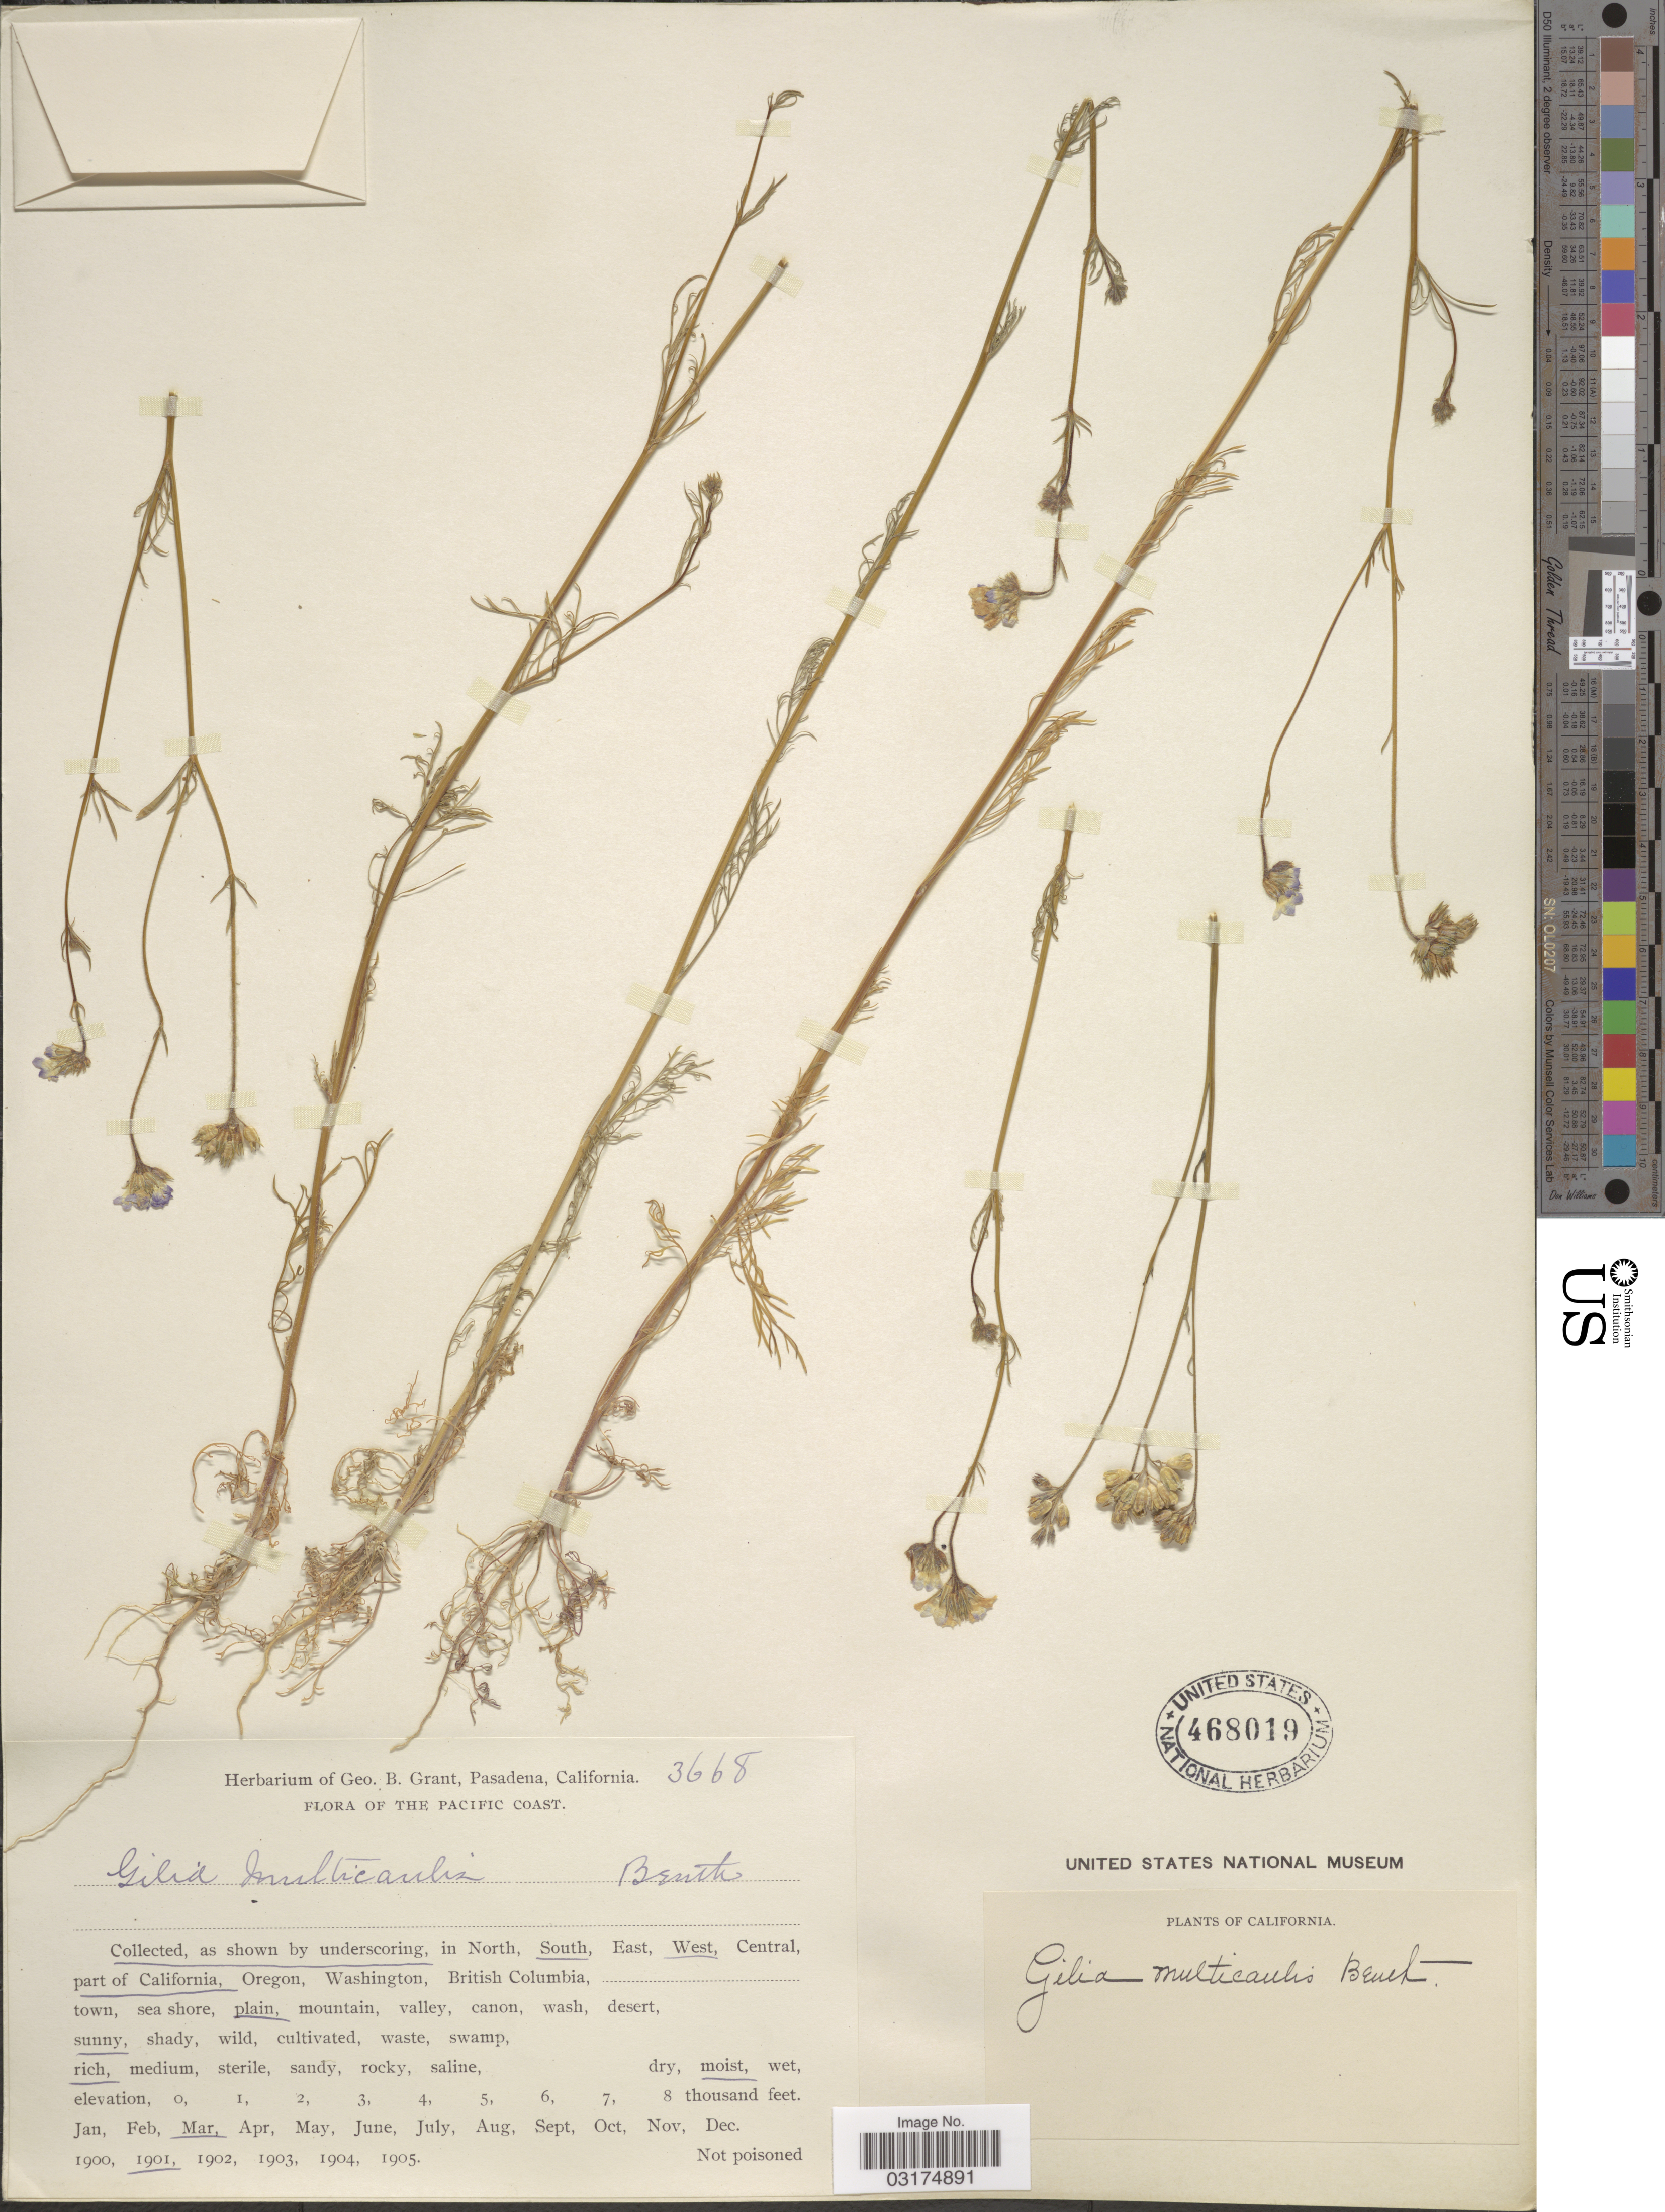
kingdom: Plantae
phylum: Tracheophyta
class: Magnoliopsida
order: Ericales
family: Polemoniaceae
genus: Gilia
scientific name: Gilia angelensis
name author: V.E. Grant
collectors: ex herb. Geo. B. Grant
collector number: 3668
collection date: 1901-03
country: United States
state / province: California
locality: South, West, part of California.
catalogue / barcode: US 468019